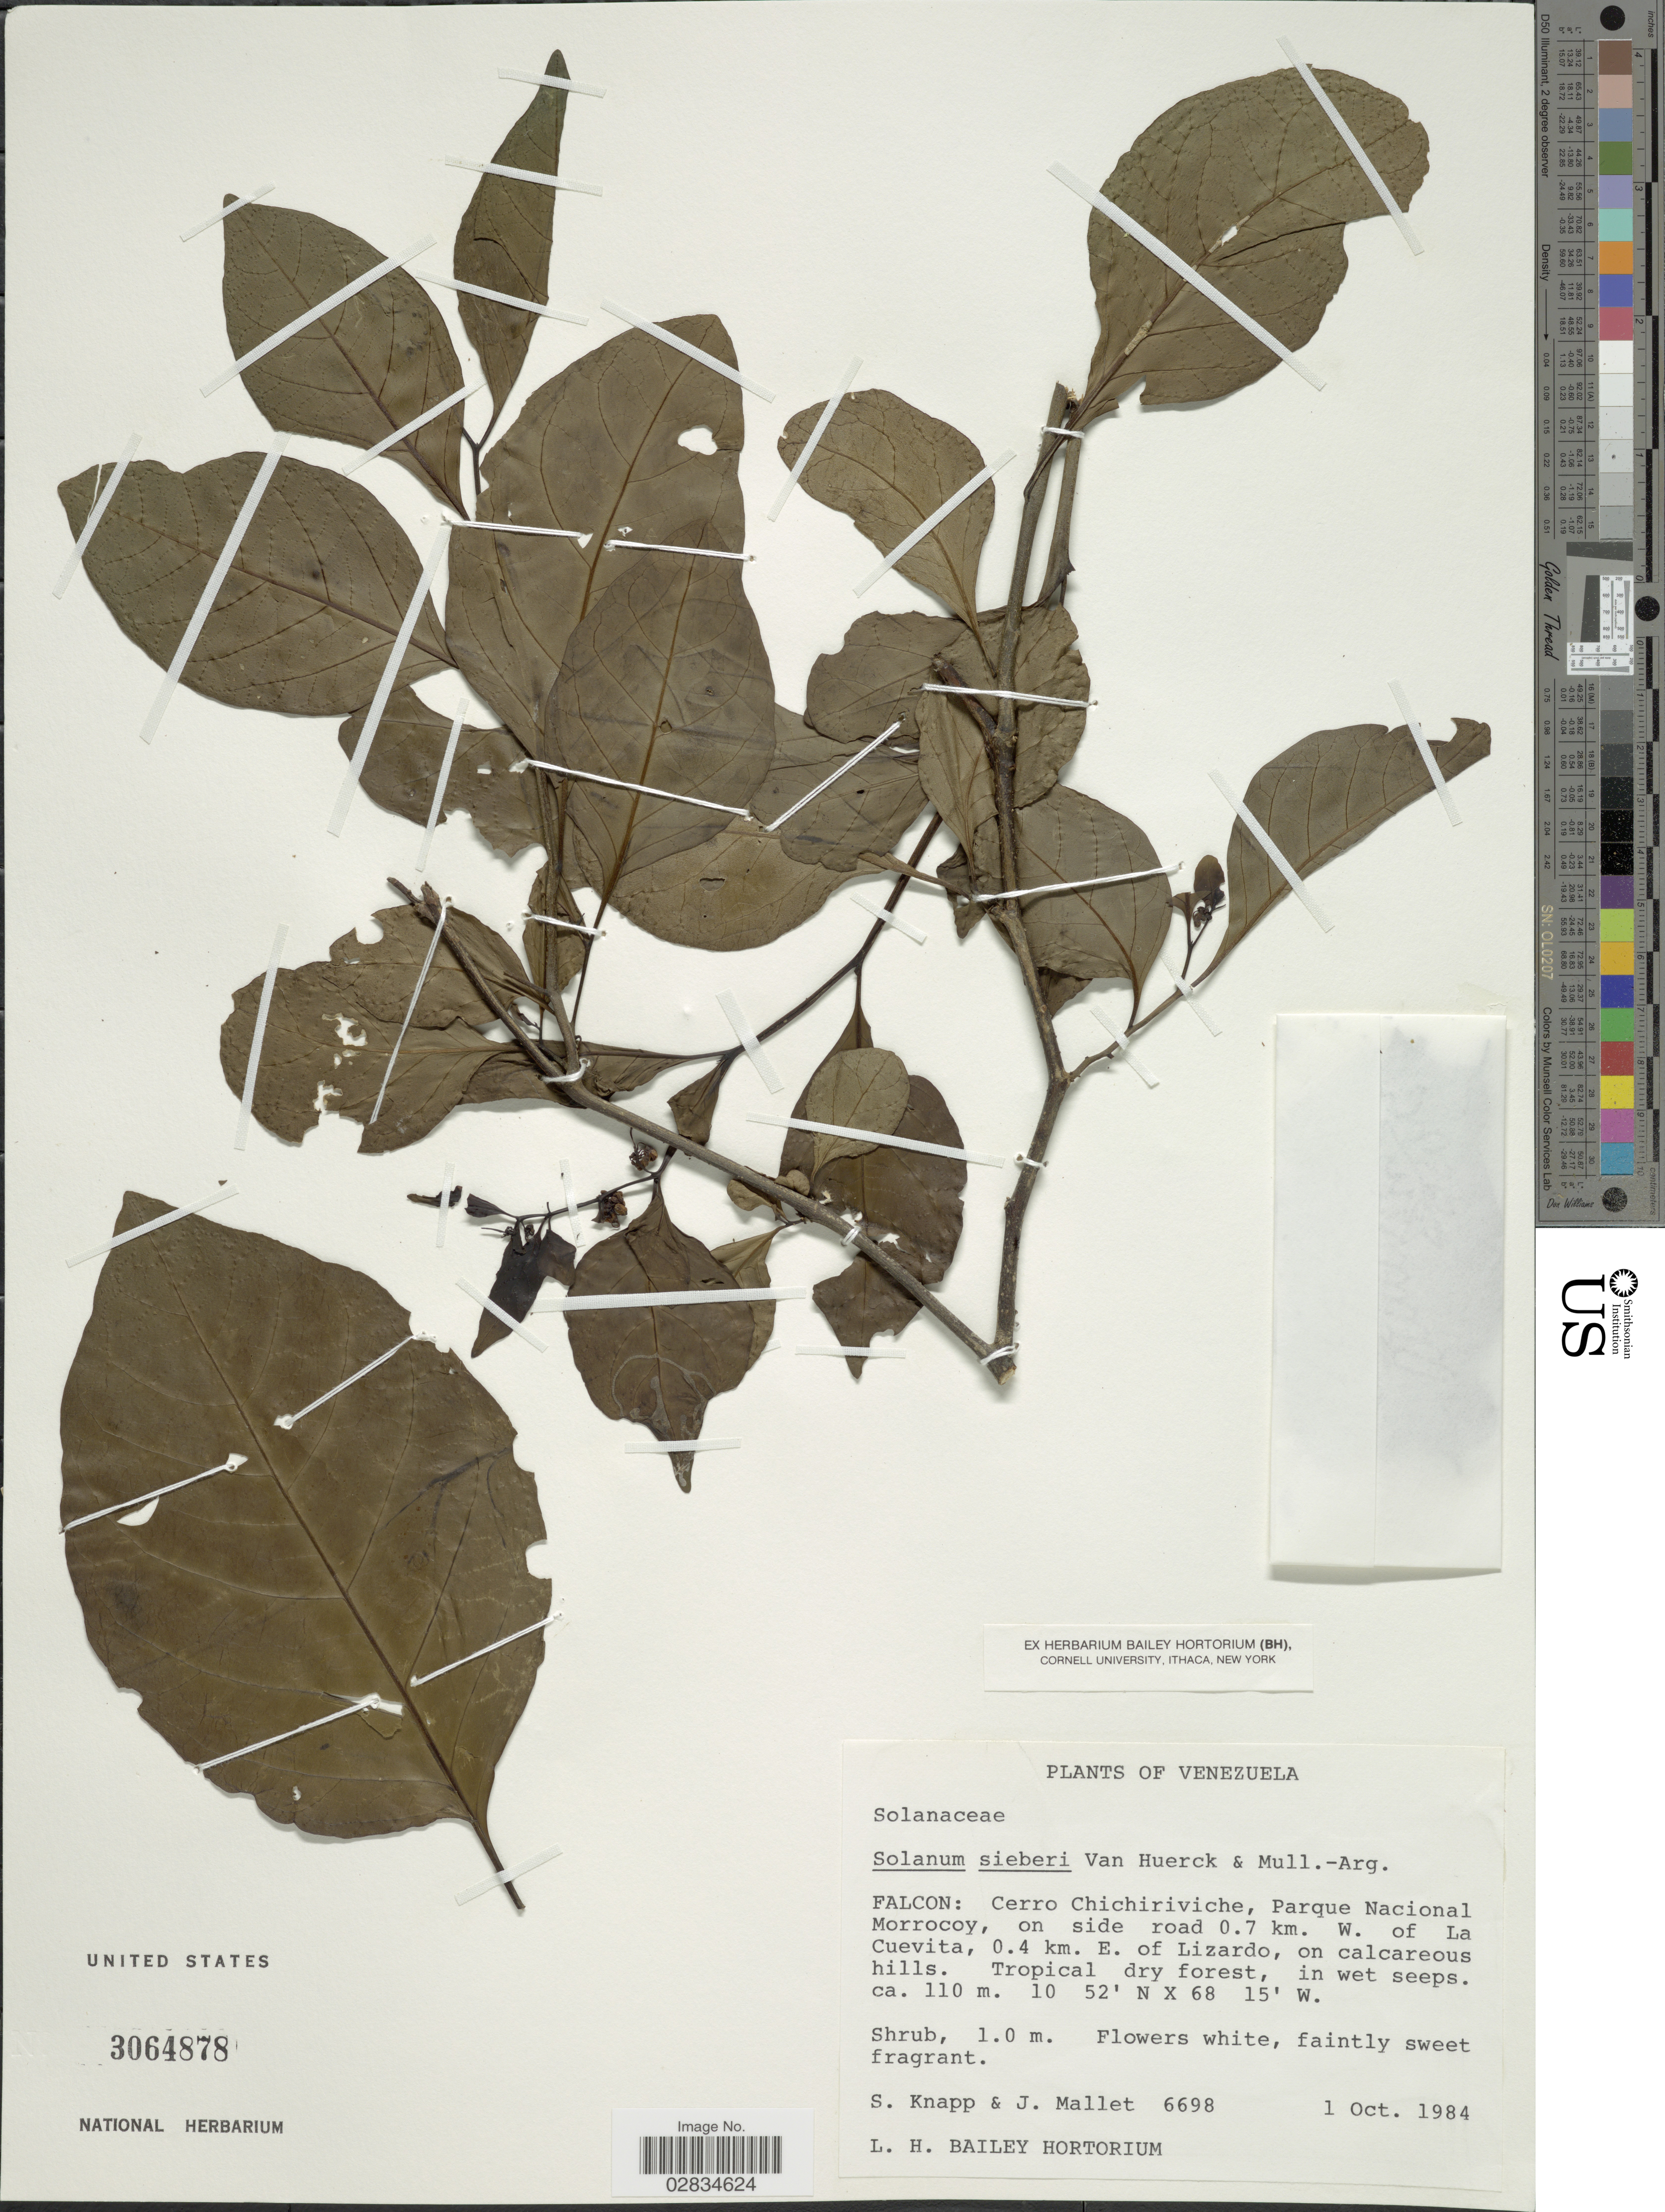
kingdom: Plantae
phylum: Tracheophyta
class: Magnoliopsida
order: Solanales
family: Solanaceae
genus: Solanum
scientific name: Solanum sieberi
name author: Van Heurck & Müll. Arg.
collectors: S. Knapp & J. Mallet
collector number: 6698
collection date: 1984-10-01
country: Venezuela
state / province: Falcón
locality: Falcon: Cerro Chichiriviche, Parque Nacional Morrocoy, on side road 0.7 km. W. of La Cuevita, 0.4 km. E. of Lizardo.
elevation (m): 110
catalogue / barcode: US 3064878